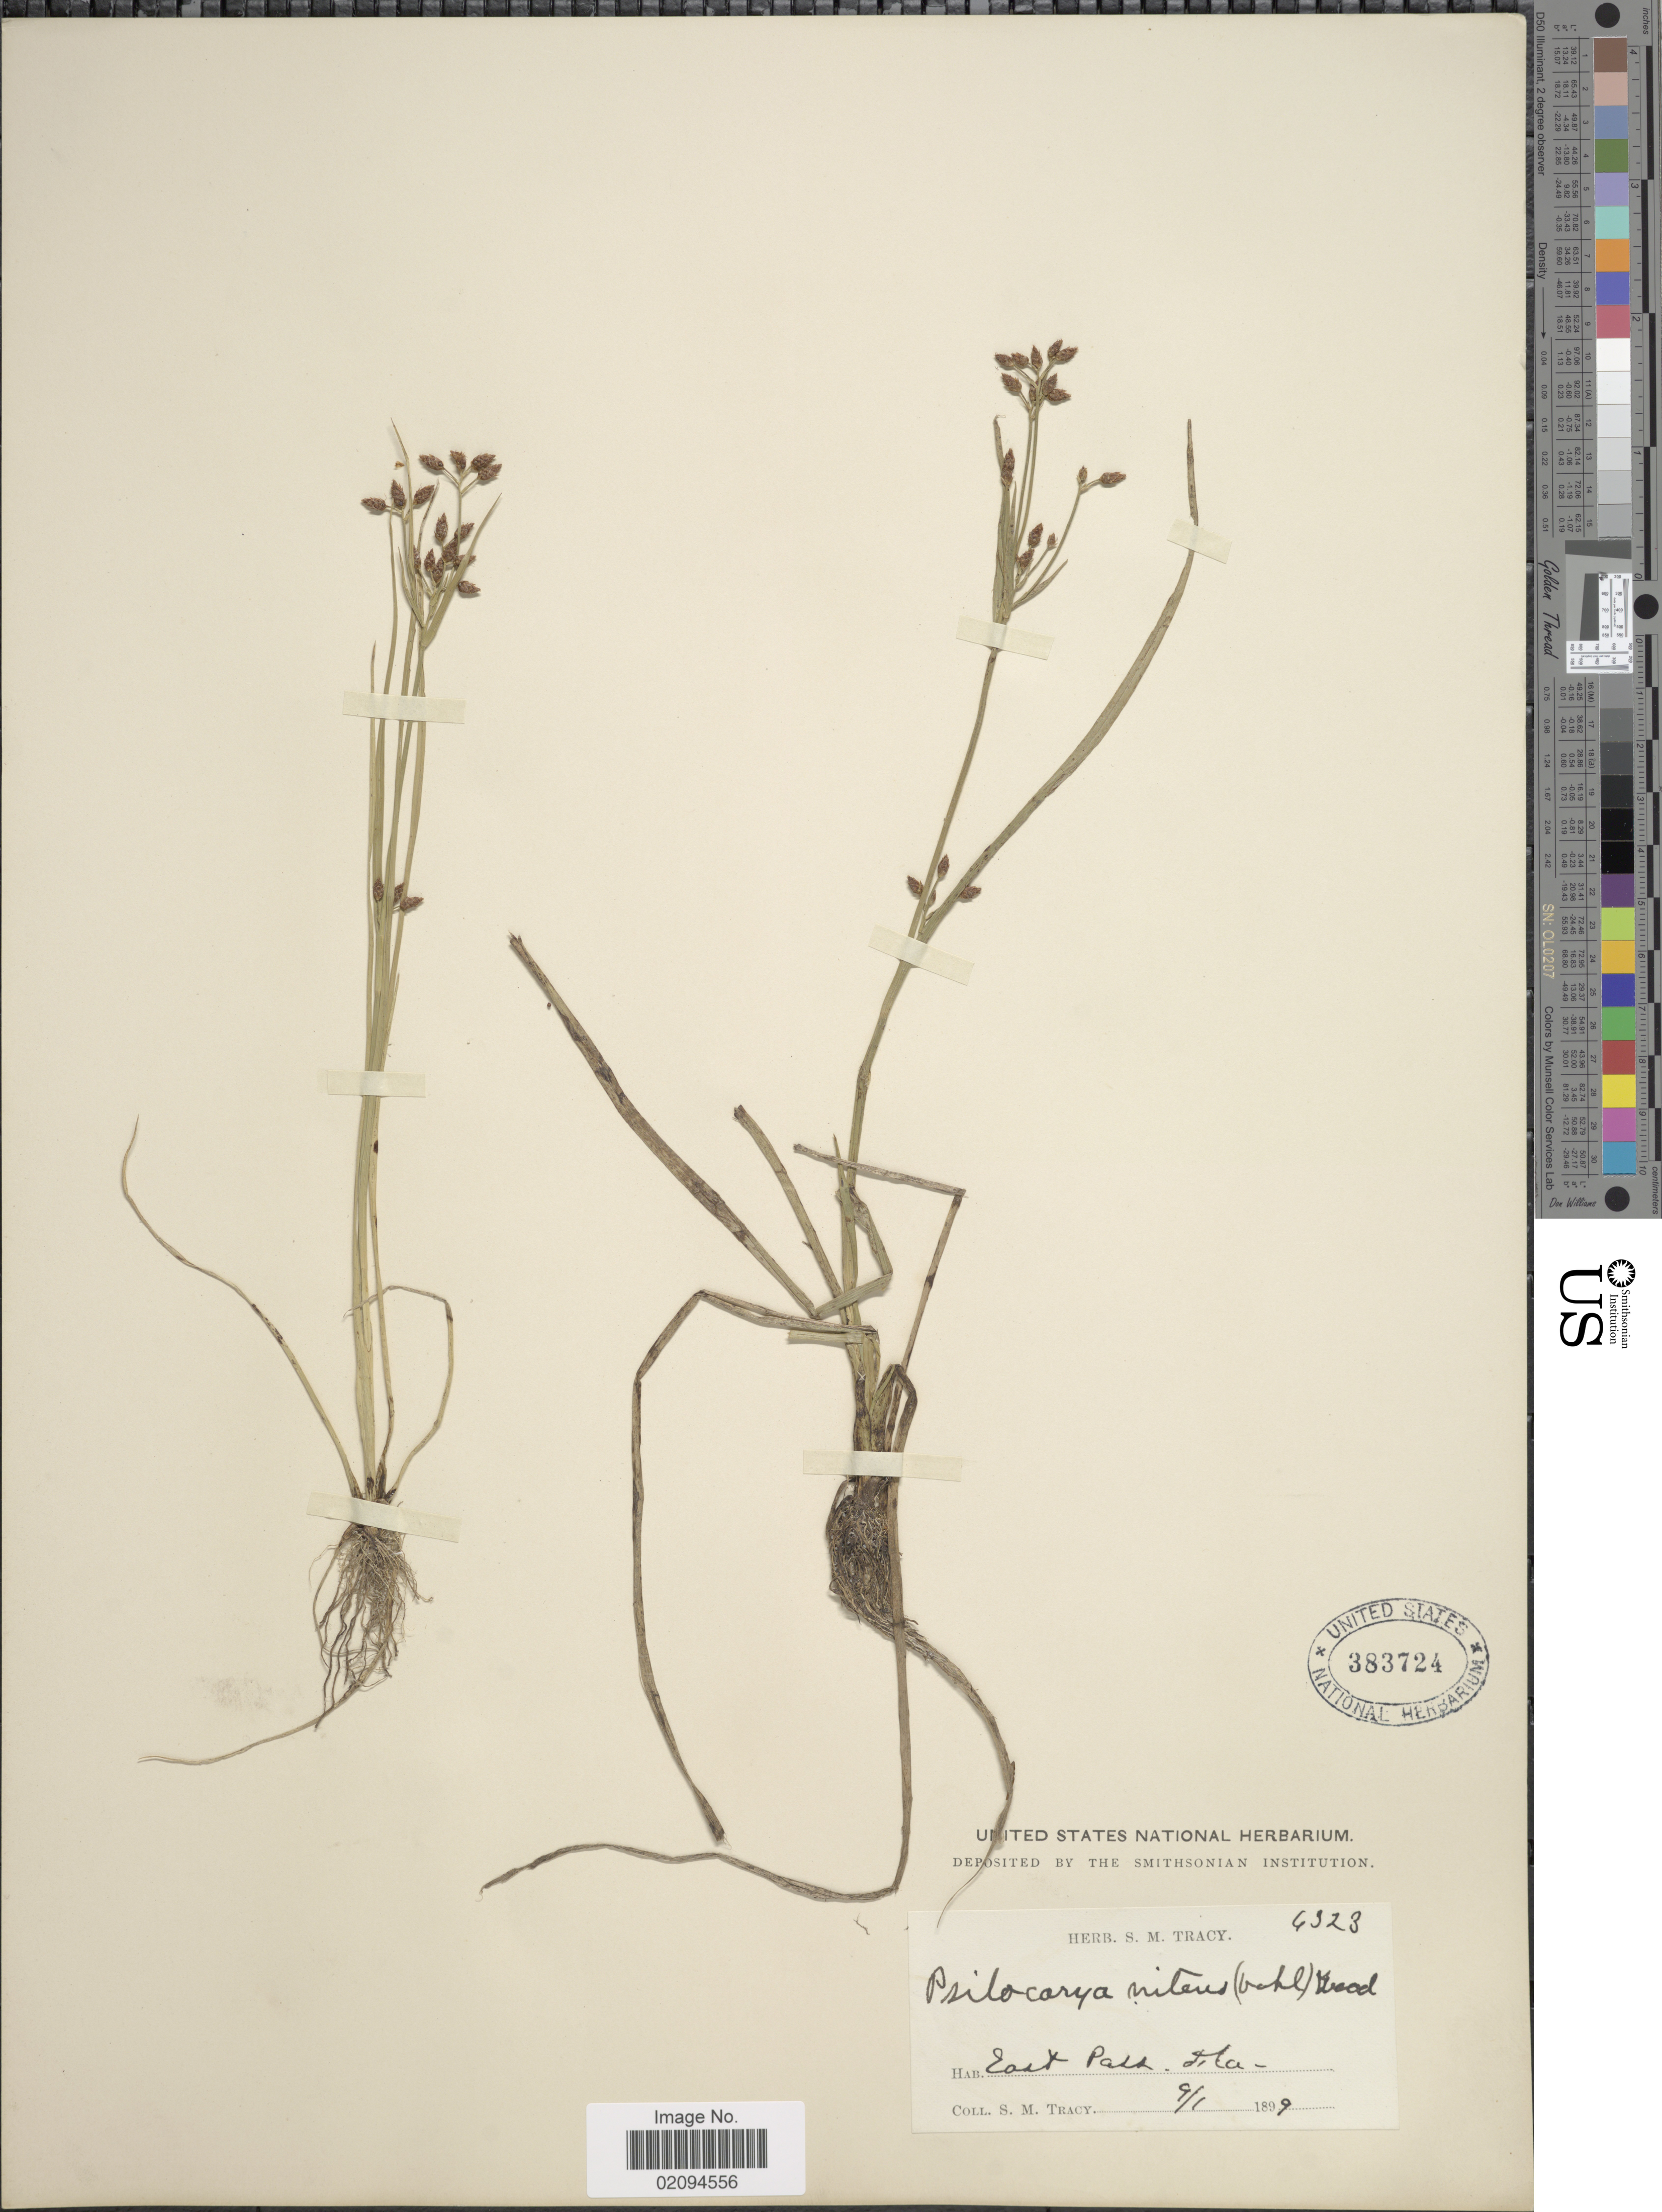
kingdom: Plantae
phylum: Tracheophyta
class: Liliopsida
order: Poales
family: Cyperaceae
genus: Rhynchospora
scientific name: Rhynchospora nitens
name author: (Vahl) A. Gray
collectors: S. M. Tracy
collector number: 4323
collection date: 1899-09-01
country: United States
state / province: Florida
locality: East Pass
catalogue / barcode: US 383724